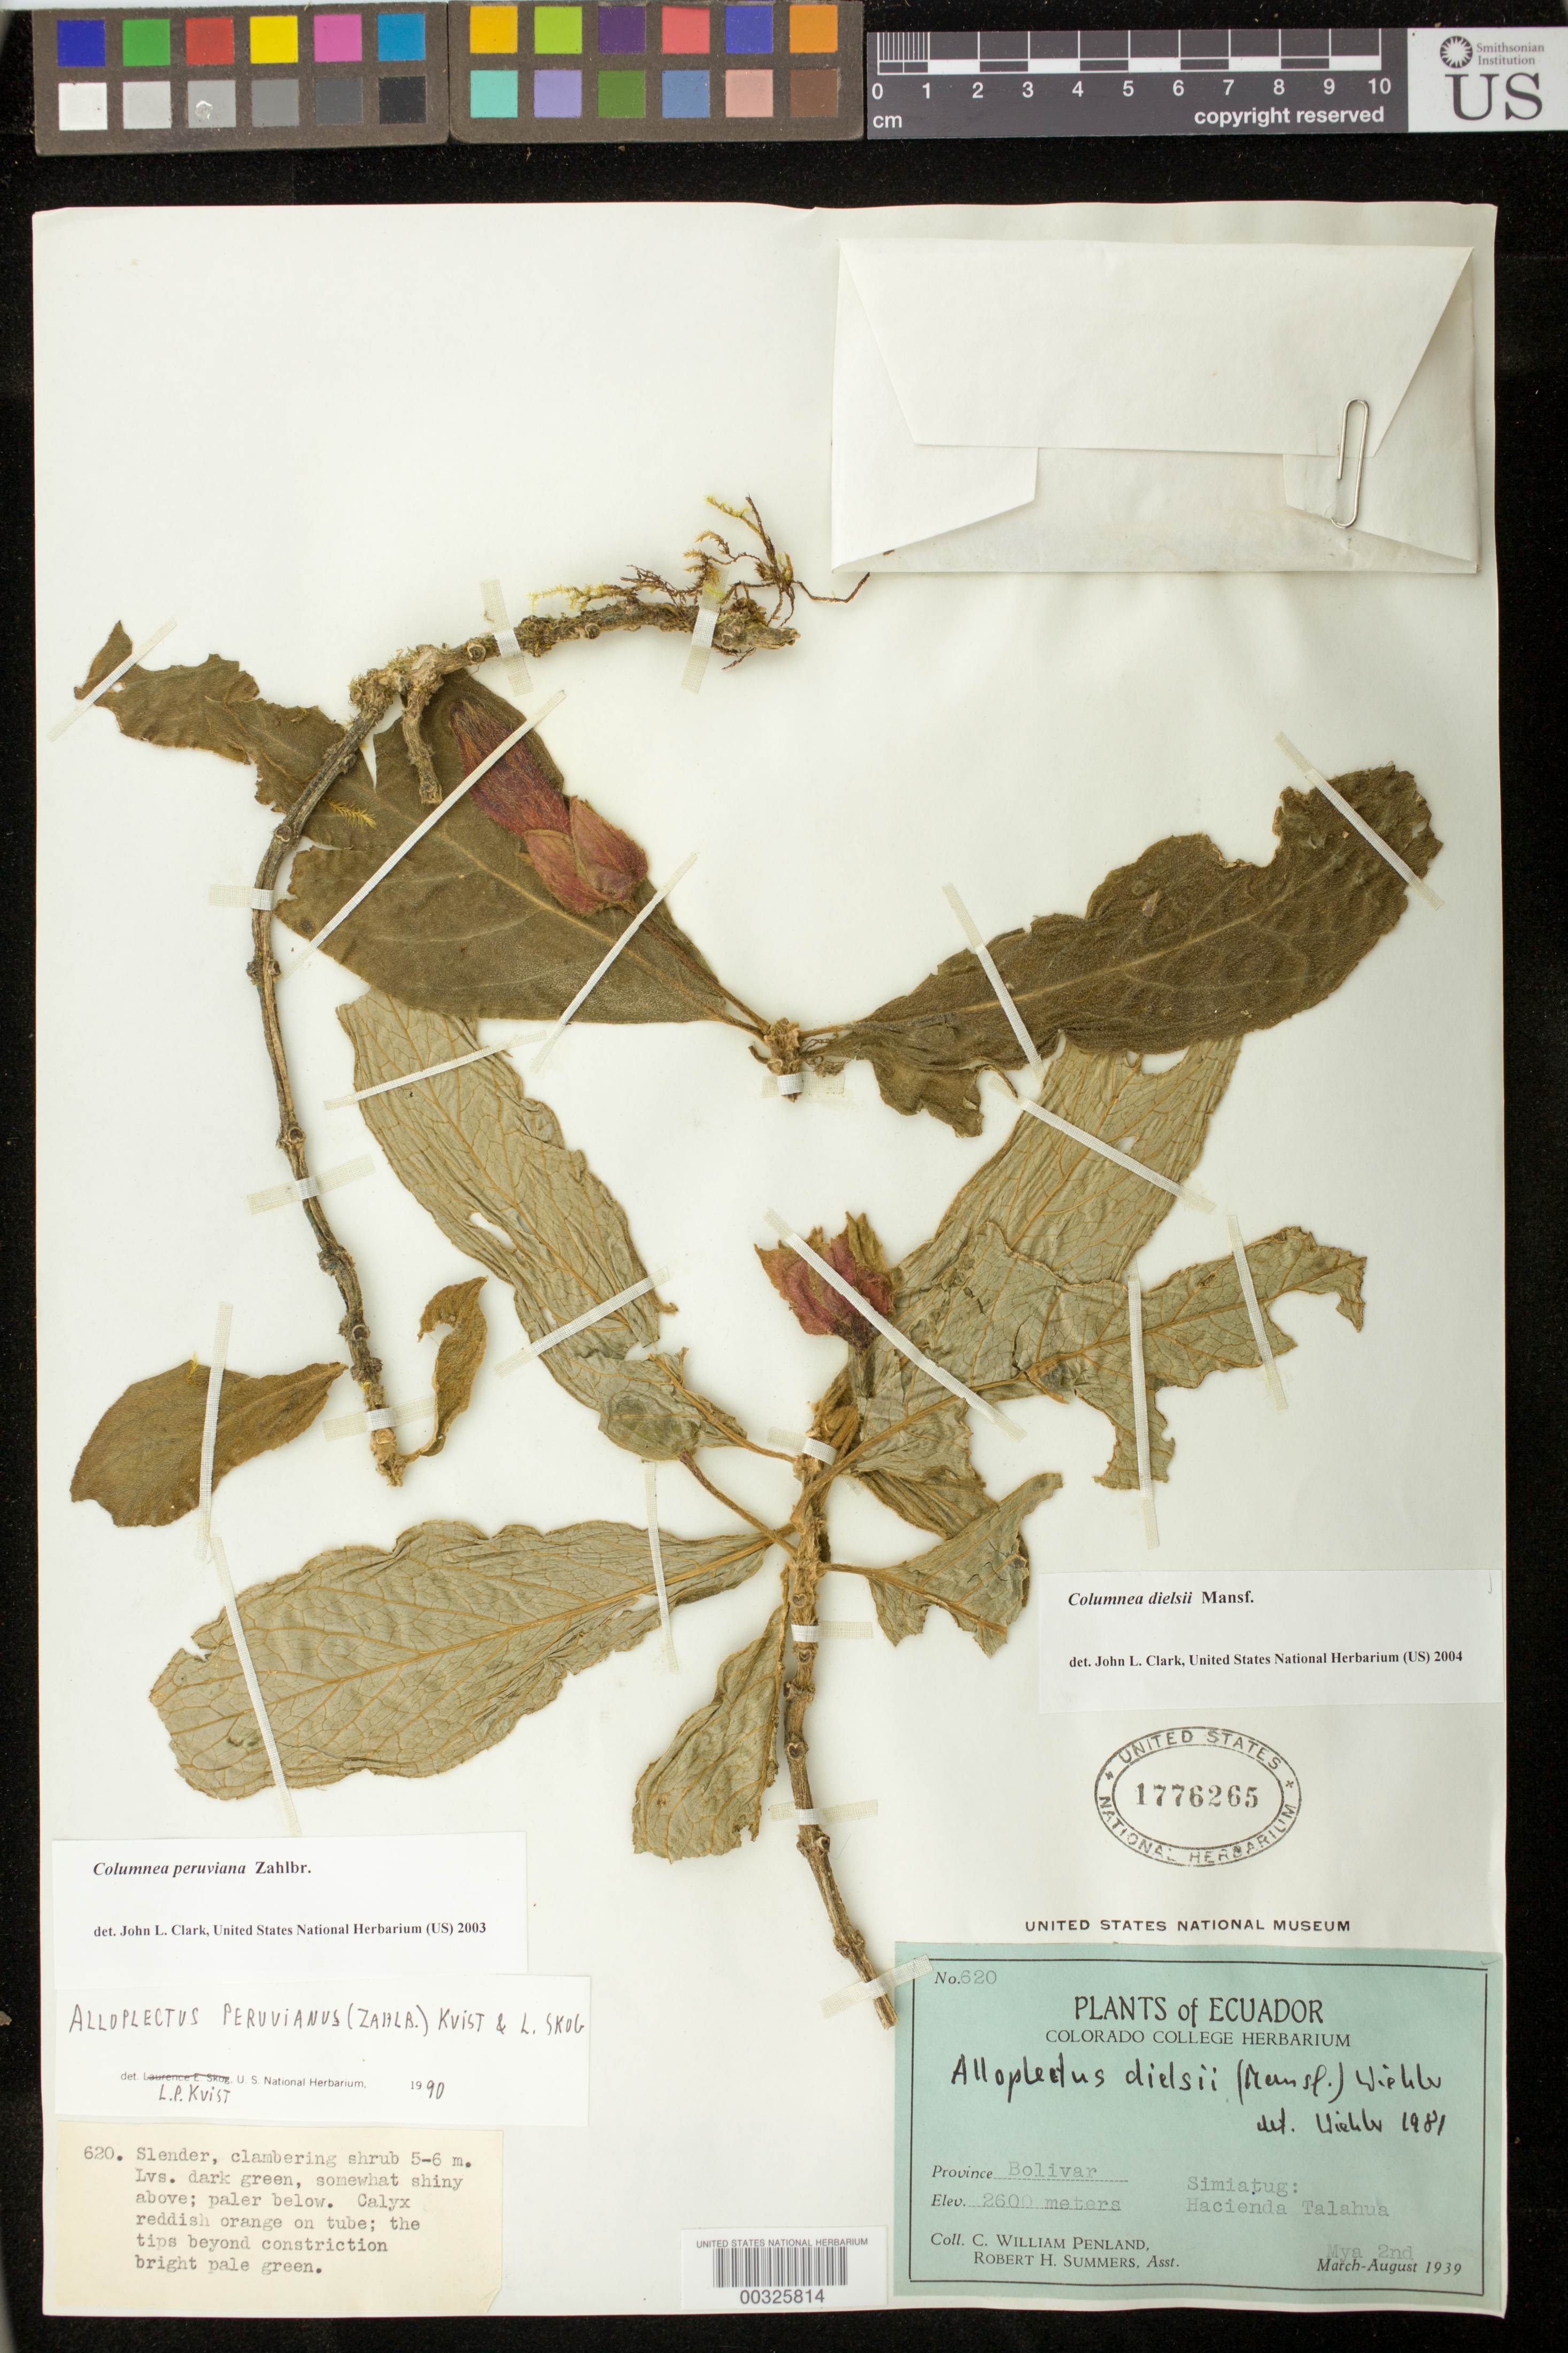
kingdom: Plantae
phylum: Tracheophyta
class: Magnoliopsida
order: Lamiales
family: Gesneriaceae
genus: Columnea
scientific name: Columnea dielsii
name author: Mansf.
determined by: Clark, J. L., (SEL), The Marie Selby Botanical Garden (UNITED STATES)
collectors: C. W. Penland & R. Summers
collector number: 620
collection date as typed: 02 May 1939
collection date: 1939-05-02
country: Ecuador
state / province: Bolivar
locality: Simiatug: Hacienda Talahua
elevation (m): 2600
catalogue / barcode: US 1776265